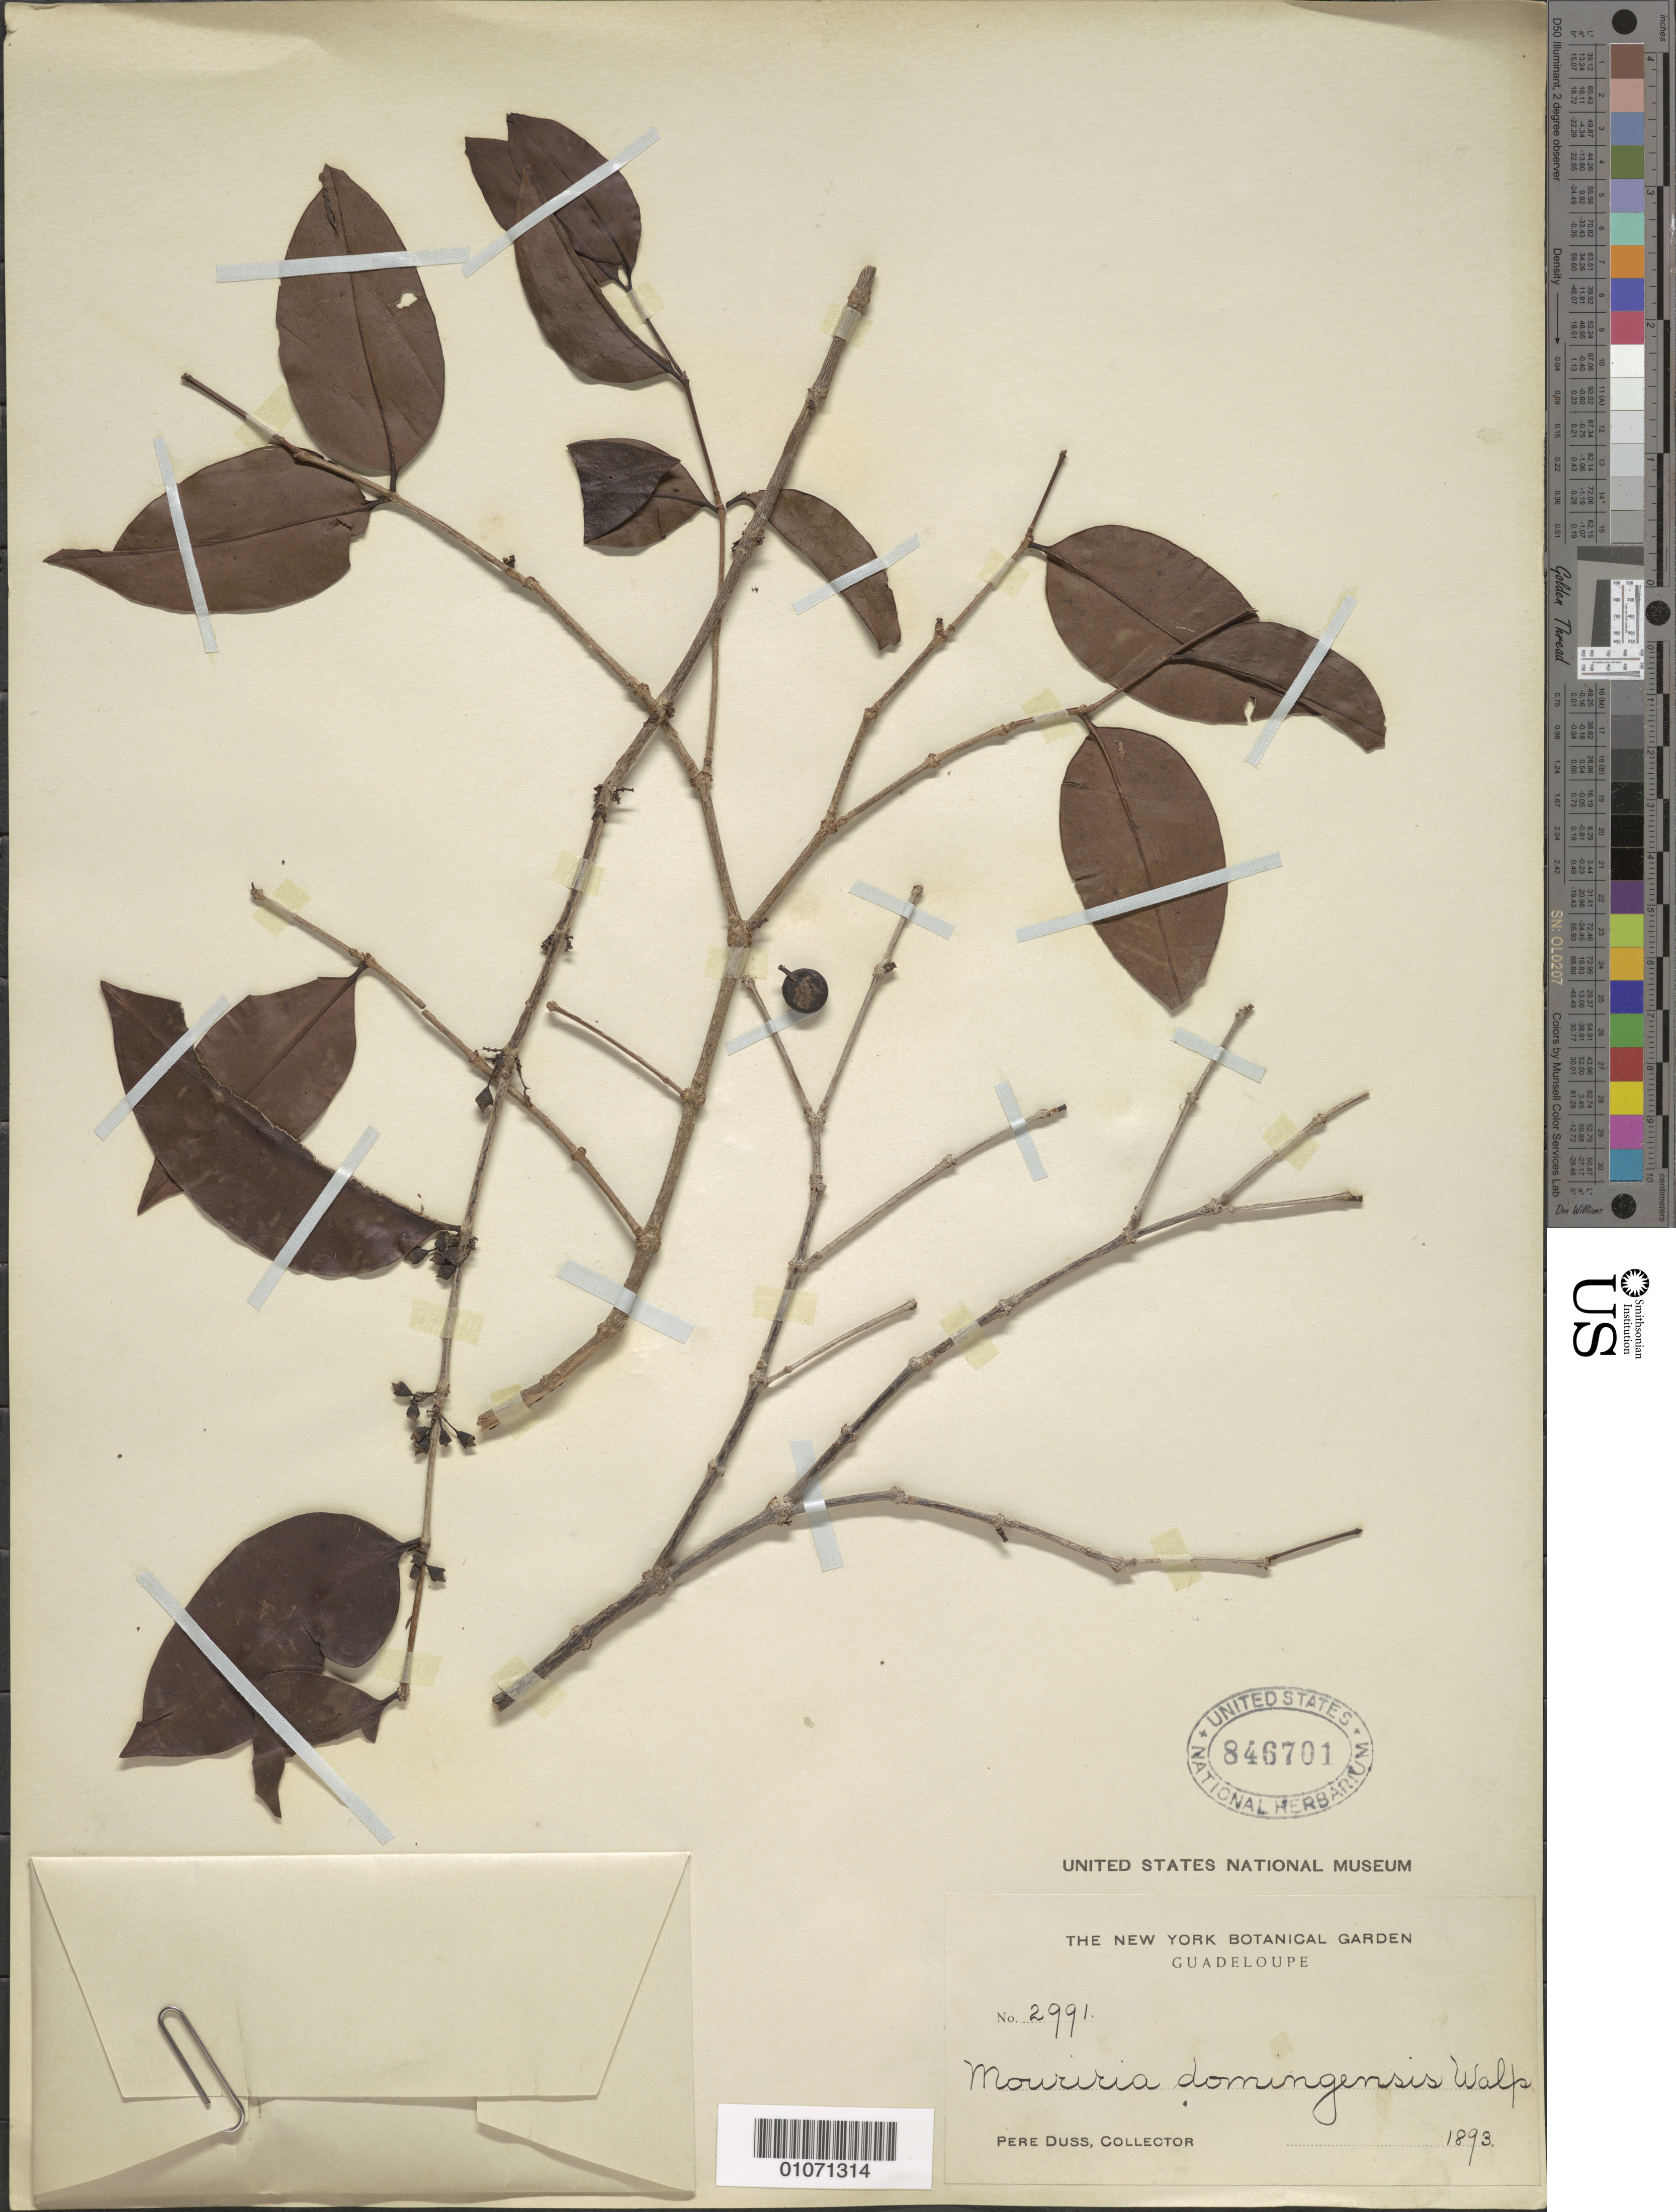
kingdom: Plantae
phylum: Tracheophyta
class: Magnoliopsida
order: Myrtales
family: Melastomataceae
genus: Mouriri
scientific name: Mouriri domingensis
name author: (Tussac) Spach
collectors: Père Duss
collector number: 2991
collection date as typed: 1893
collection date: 1893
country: Guadeloupe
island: Basse Terre [Guadeloupe]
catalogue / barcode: US 846701